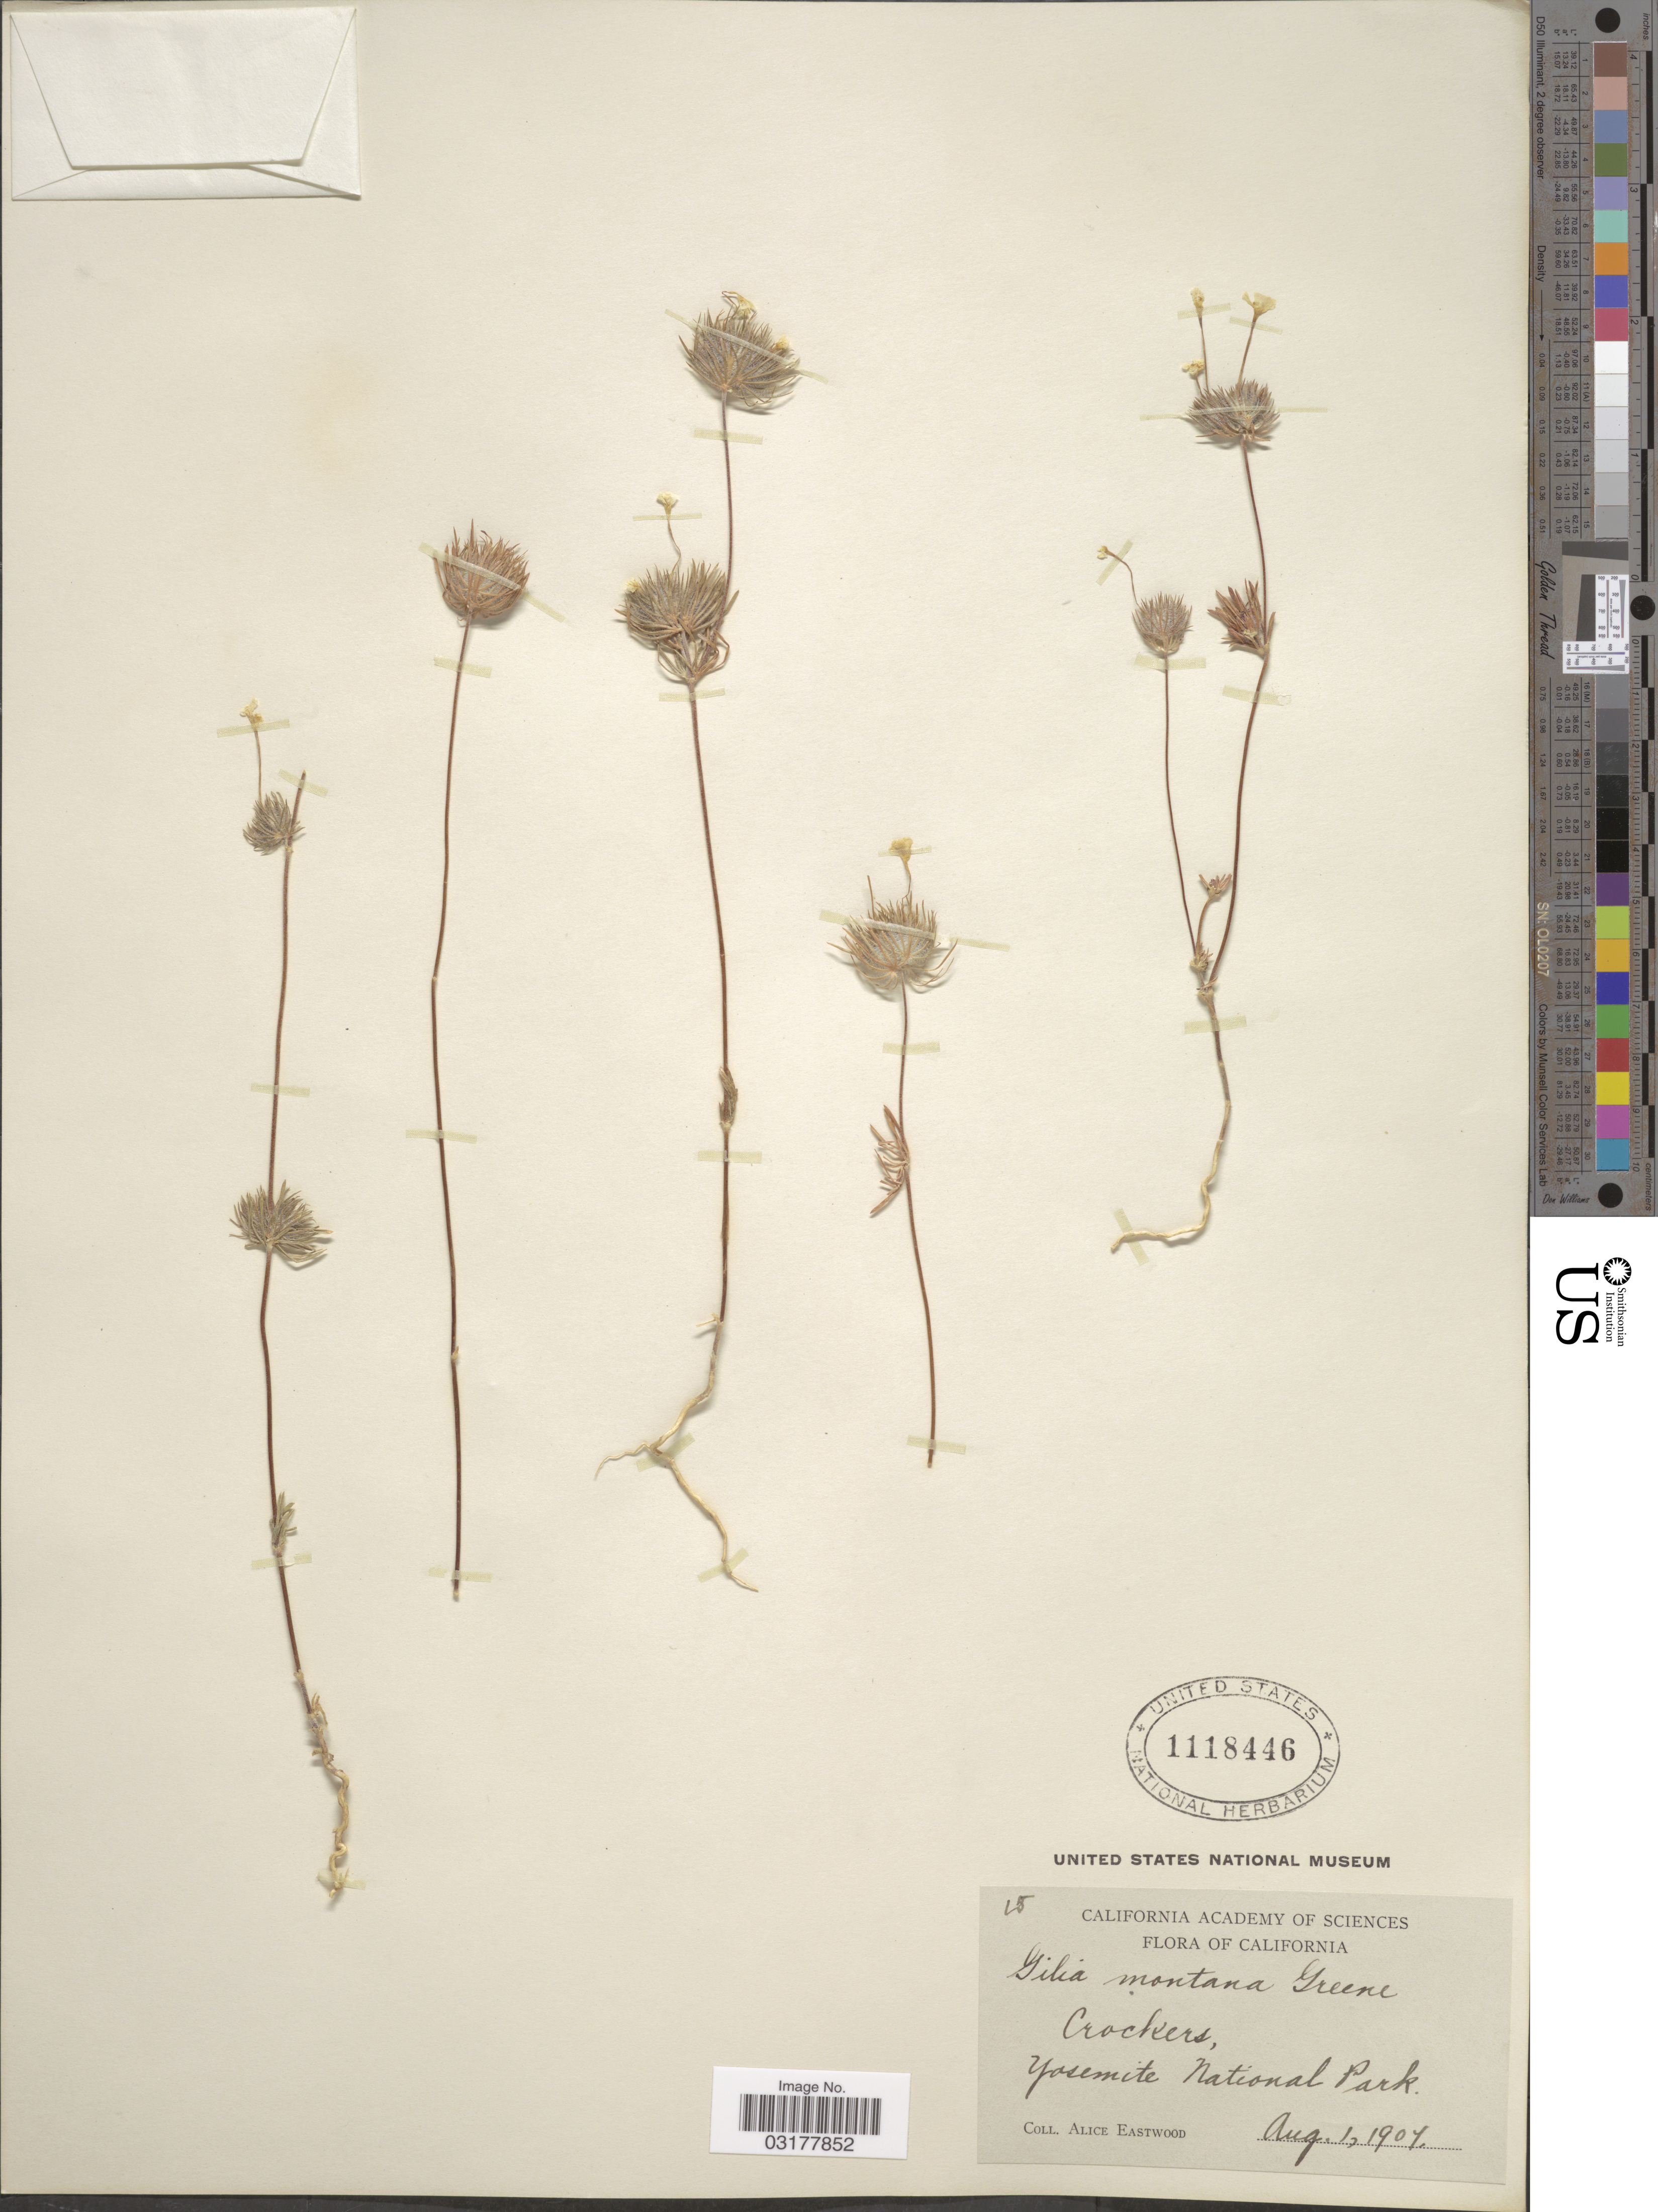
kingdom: Plantae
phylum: Tracheophyta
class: Magnoliopsida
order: Ericales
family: Polemoniaceae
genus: Leptosiphon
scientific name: Leptosiphon montanus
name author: (Greene) J.M. Porter & L.A. Johnson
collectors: A. Eastwood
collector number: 25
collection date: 1907-08-01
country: United States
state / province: California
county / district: Mariposa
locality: Crockers, Yosemite National Park.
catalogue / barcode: US 1118446